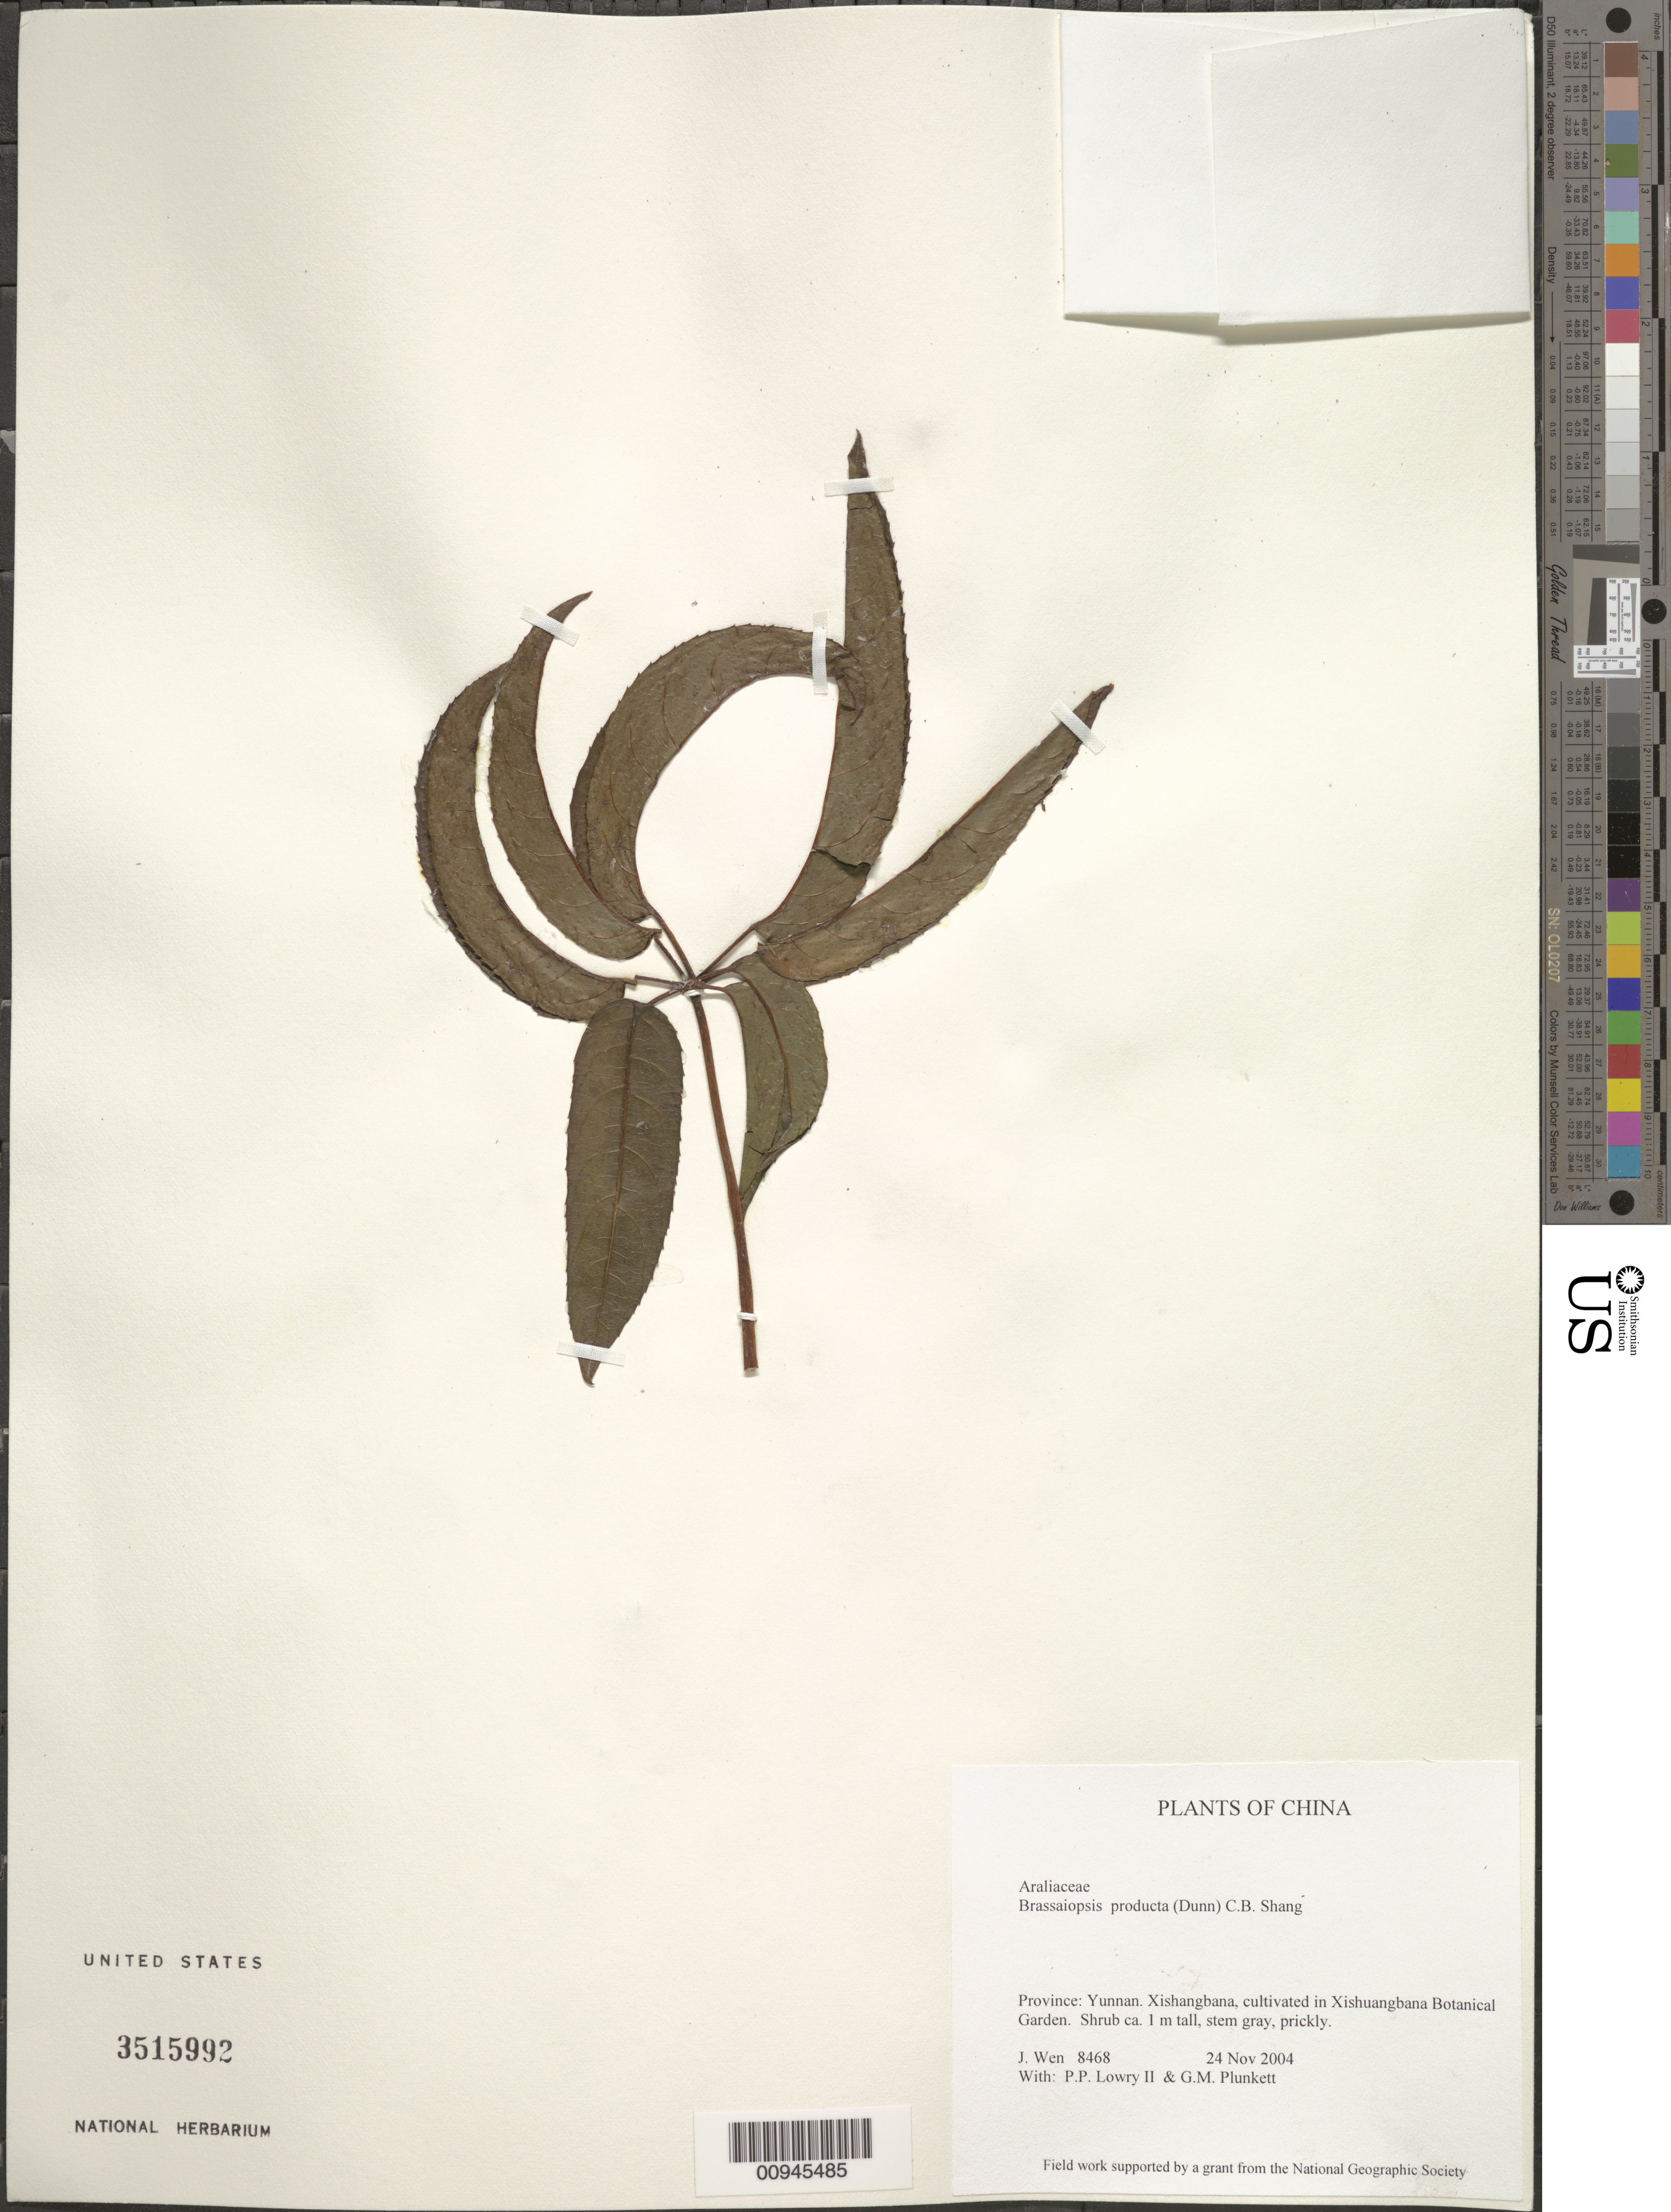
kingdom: Plantae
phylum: Tracheophyta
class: Magnoliopsida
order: Apiales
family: Araliaceae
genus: Brassaiopsis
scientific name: Brassaiopsis producta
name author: (Dunn) Shang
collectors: J. Wen, P. P. Lowry & G. M. Plunkett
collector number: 8468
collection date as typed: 24 Nov 2004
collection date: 2004-11-24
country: China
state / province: Yunnan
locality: Xishangbana, cultivated in Xishuangbana Botanical Garden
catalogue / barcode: US 3515992